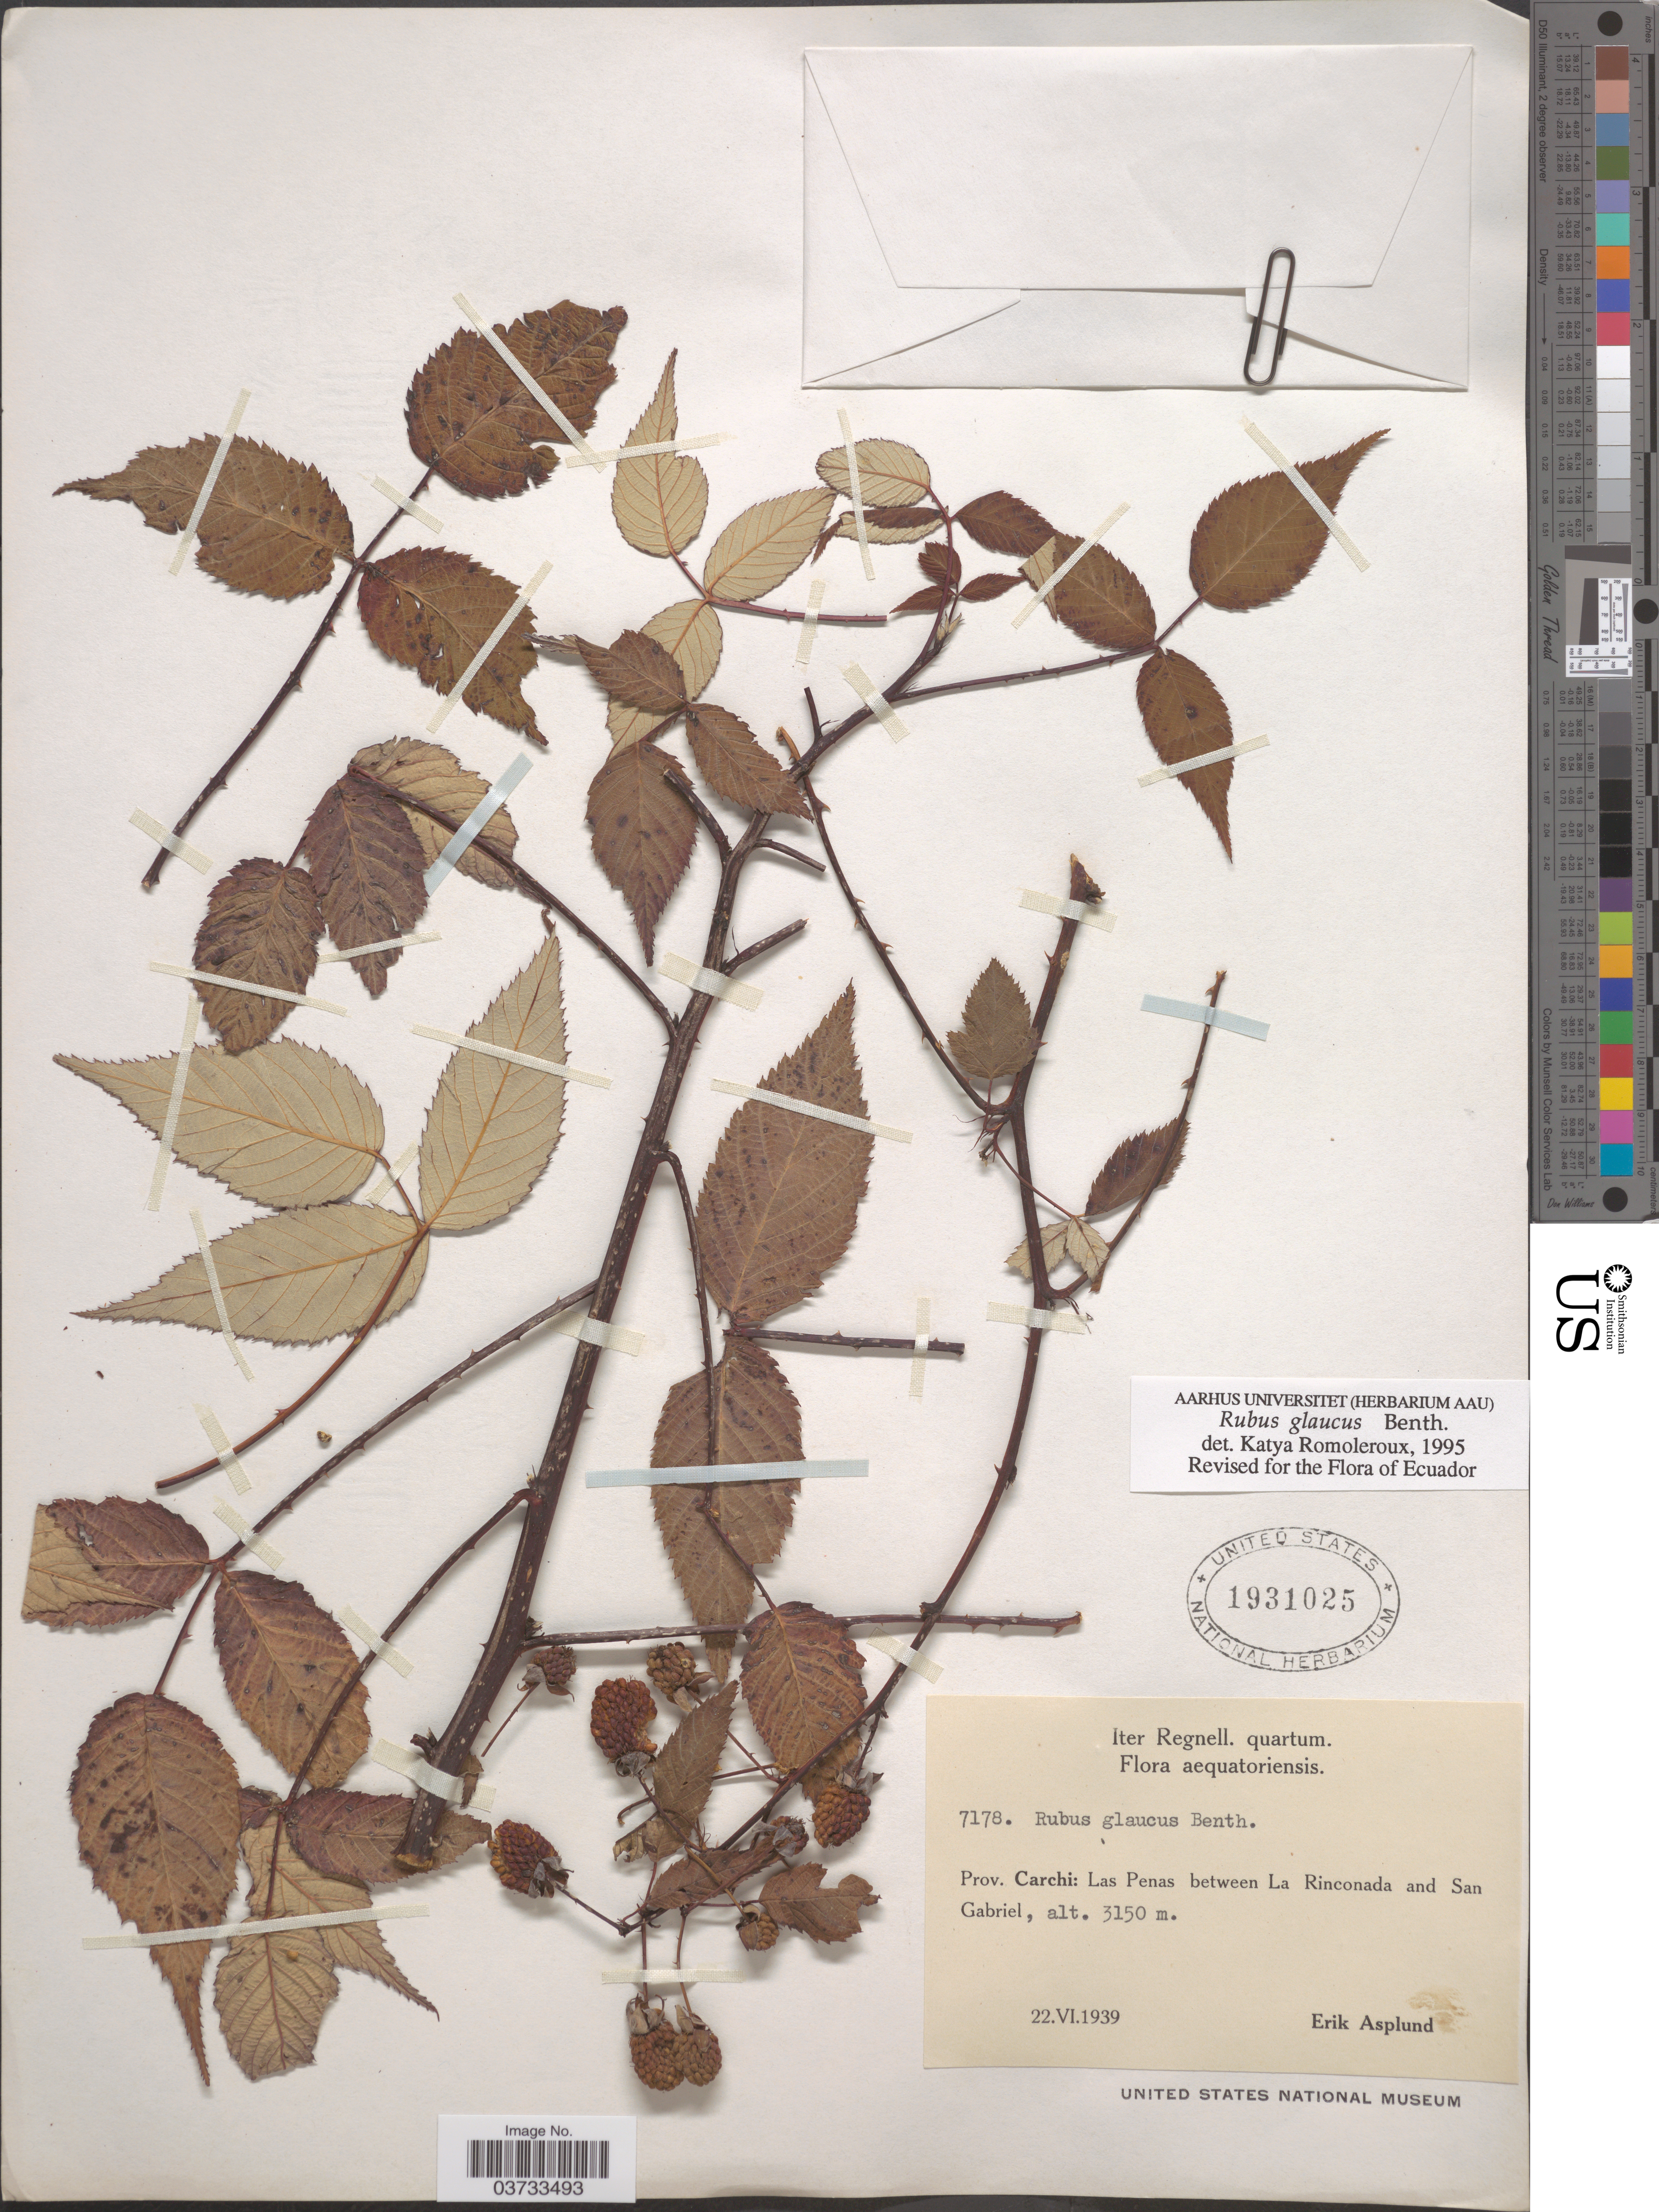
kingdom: Plantae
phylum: Tracheophyta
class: Magnoliopsida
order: Rosales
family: Rosaceae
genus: Rubus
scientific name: Rubus glaucus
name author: Benth.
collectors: E. Asplund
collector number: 7178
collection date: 1939-06-22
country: Ecuador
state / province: Carchi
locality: Las Penas between La Rinconada and San Gabriel.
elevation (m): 3150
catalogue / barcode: US 1931025